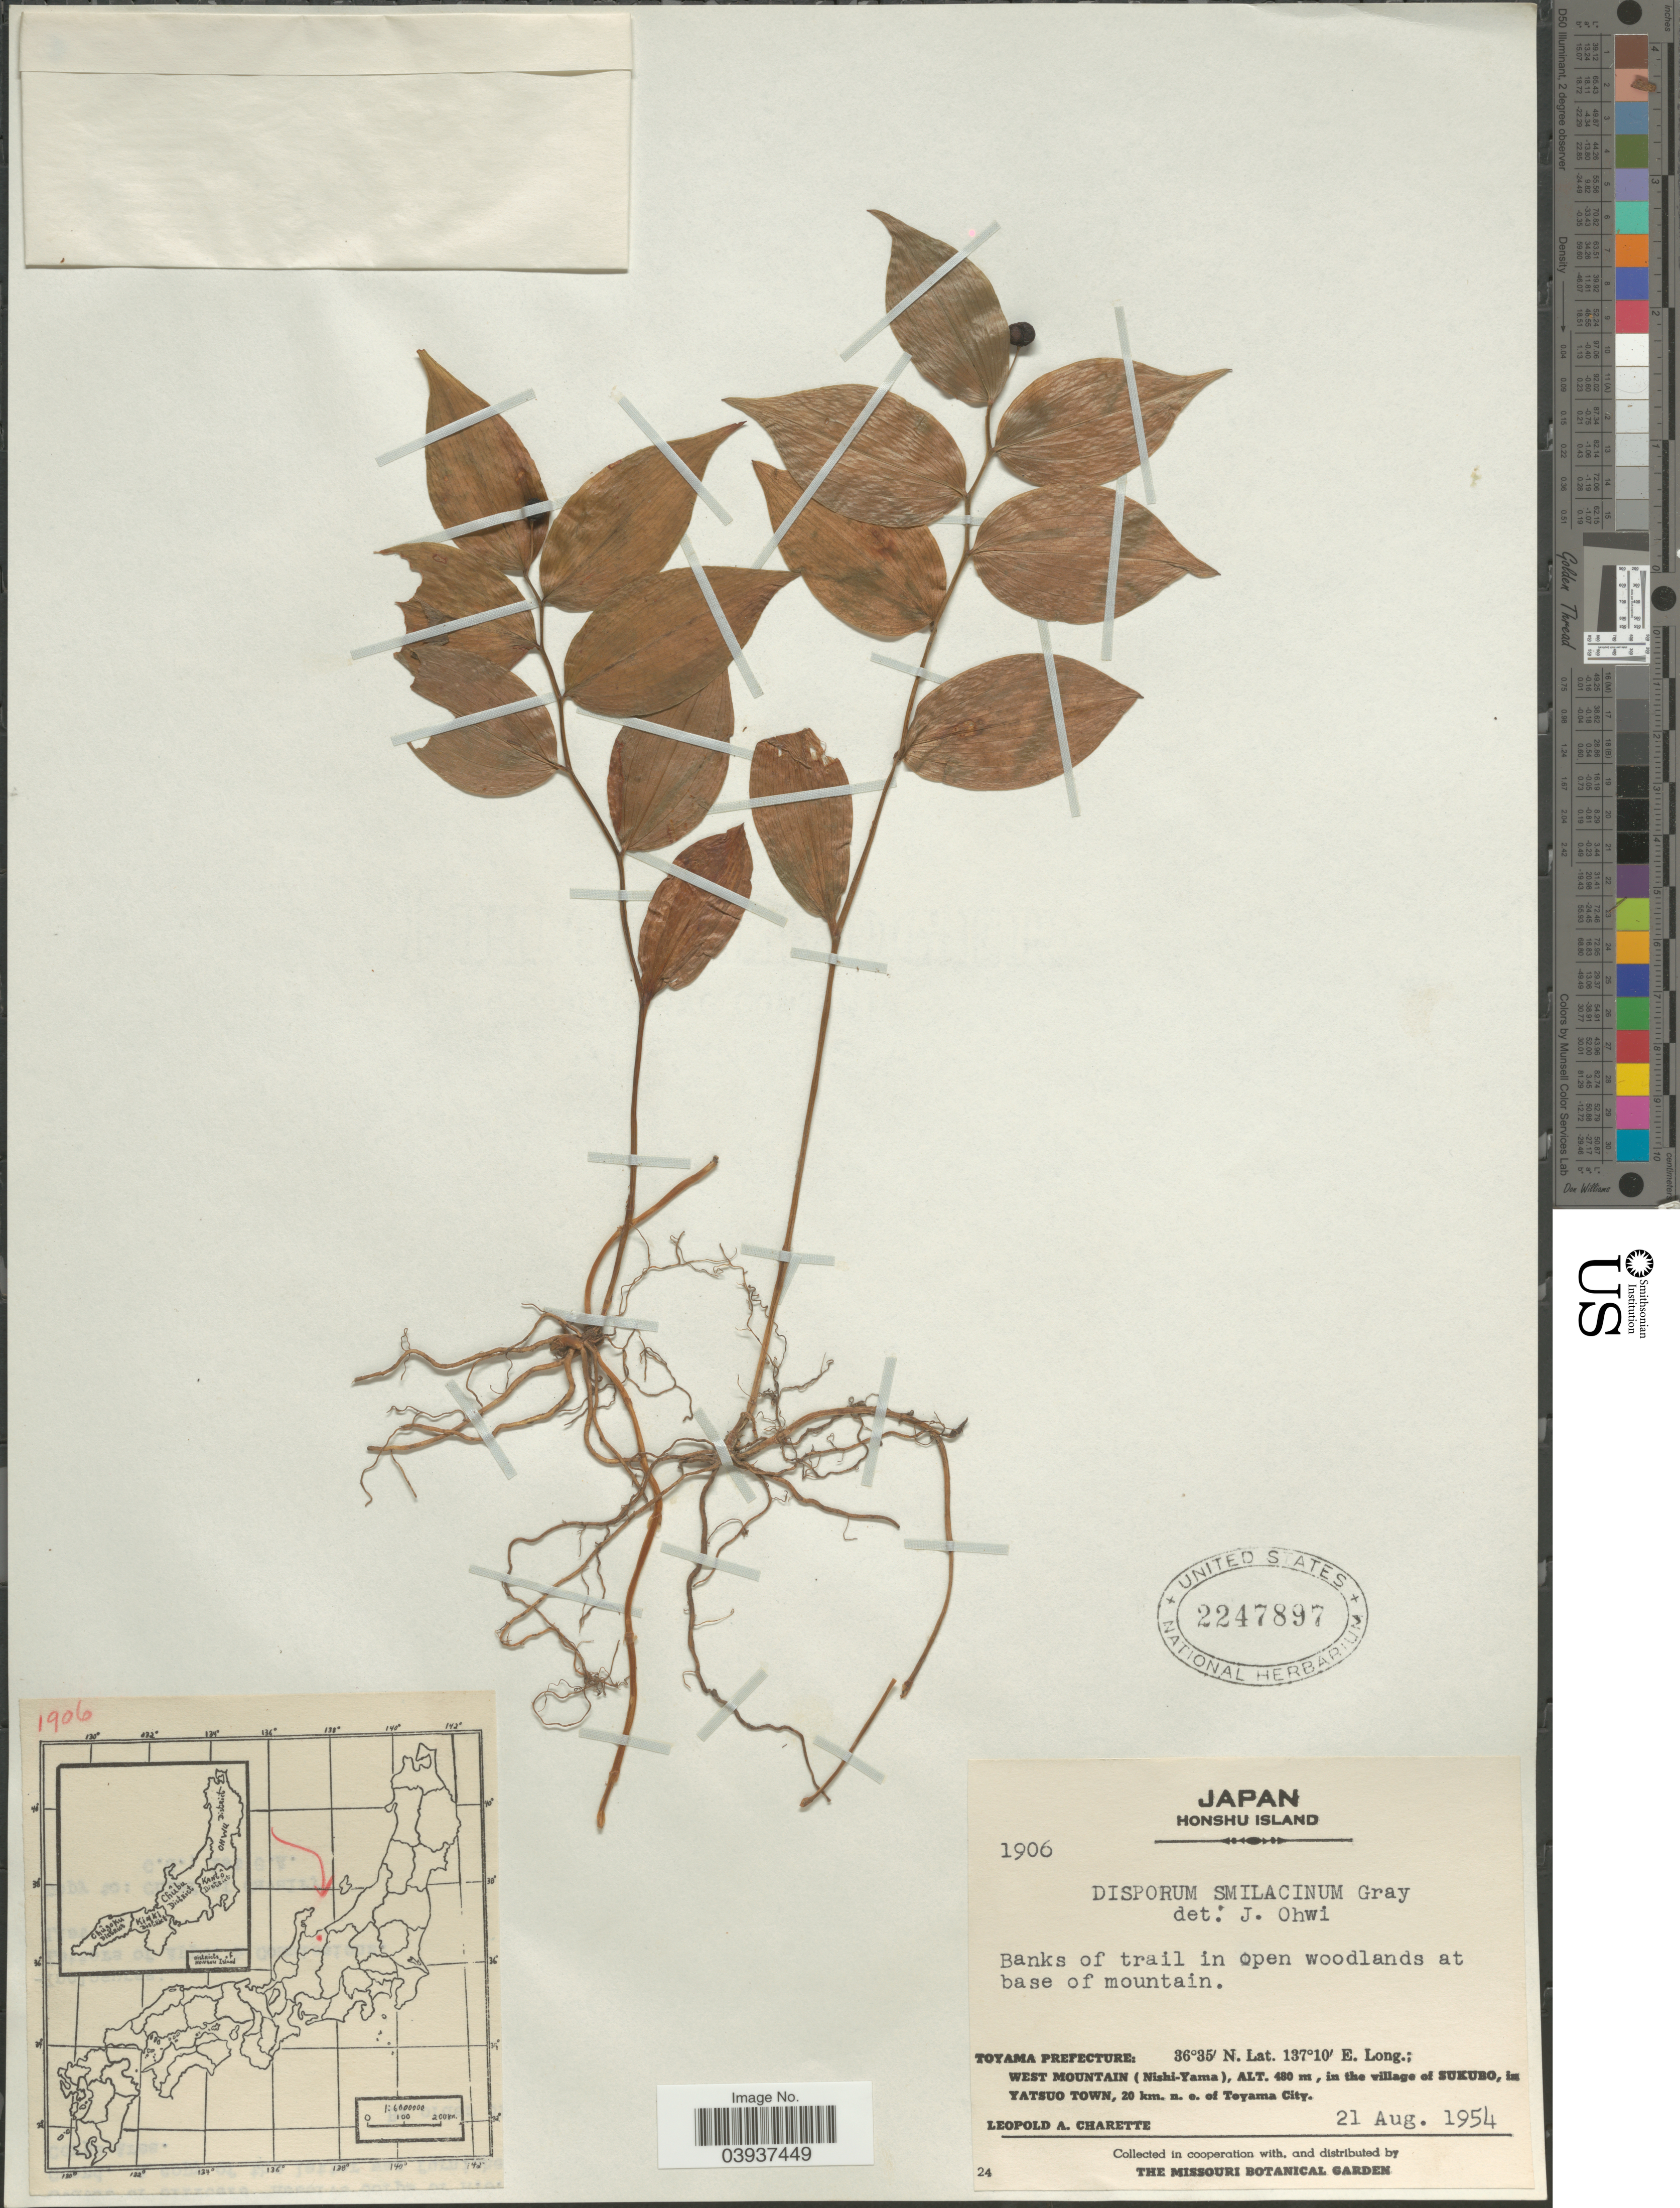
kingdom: Plantae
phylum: Tracheophyta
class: Liliopsida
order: Liliales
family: Colchicaceae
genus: Disporum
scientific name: Disporum smilacinum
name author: A. Gray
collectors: L. A. Charette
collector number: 1906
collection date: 1954-08-21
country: Japan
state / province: Toyama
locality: Honshu Island. Banks of trail in open woodlands at base of mountain. Toyama Prefecture: West Mountain (Nishi-Yama), in the village of Sukubo, in Yatsuo Town, 20 km. n.e. of Toyama City.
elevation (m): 480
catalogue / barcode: US 2247897